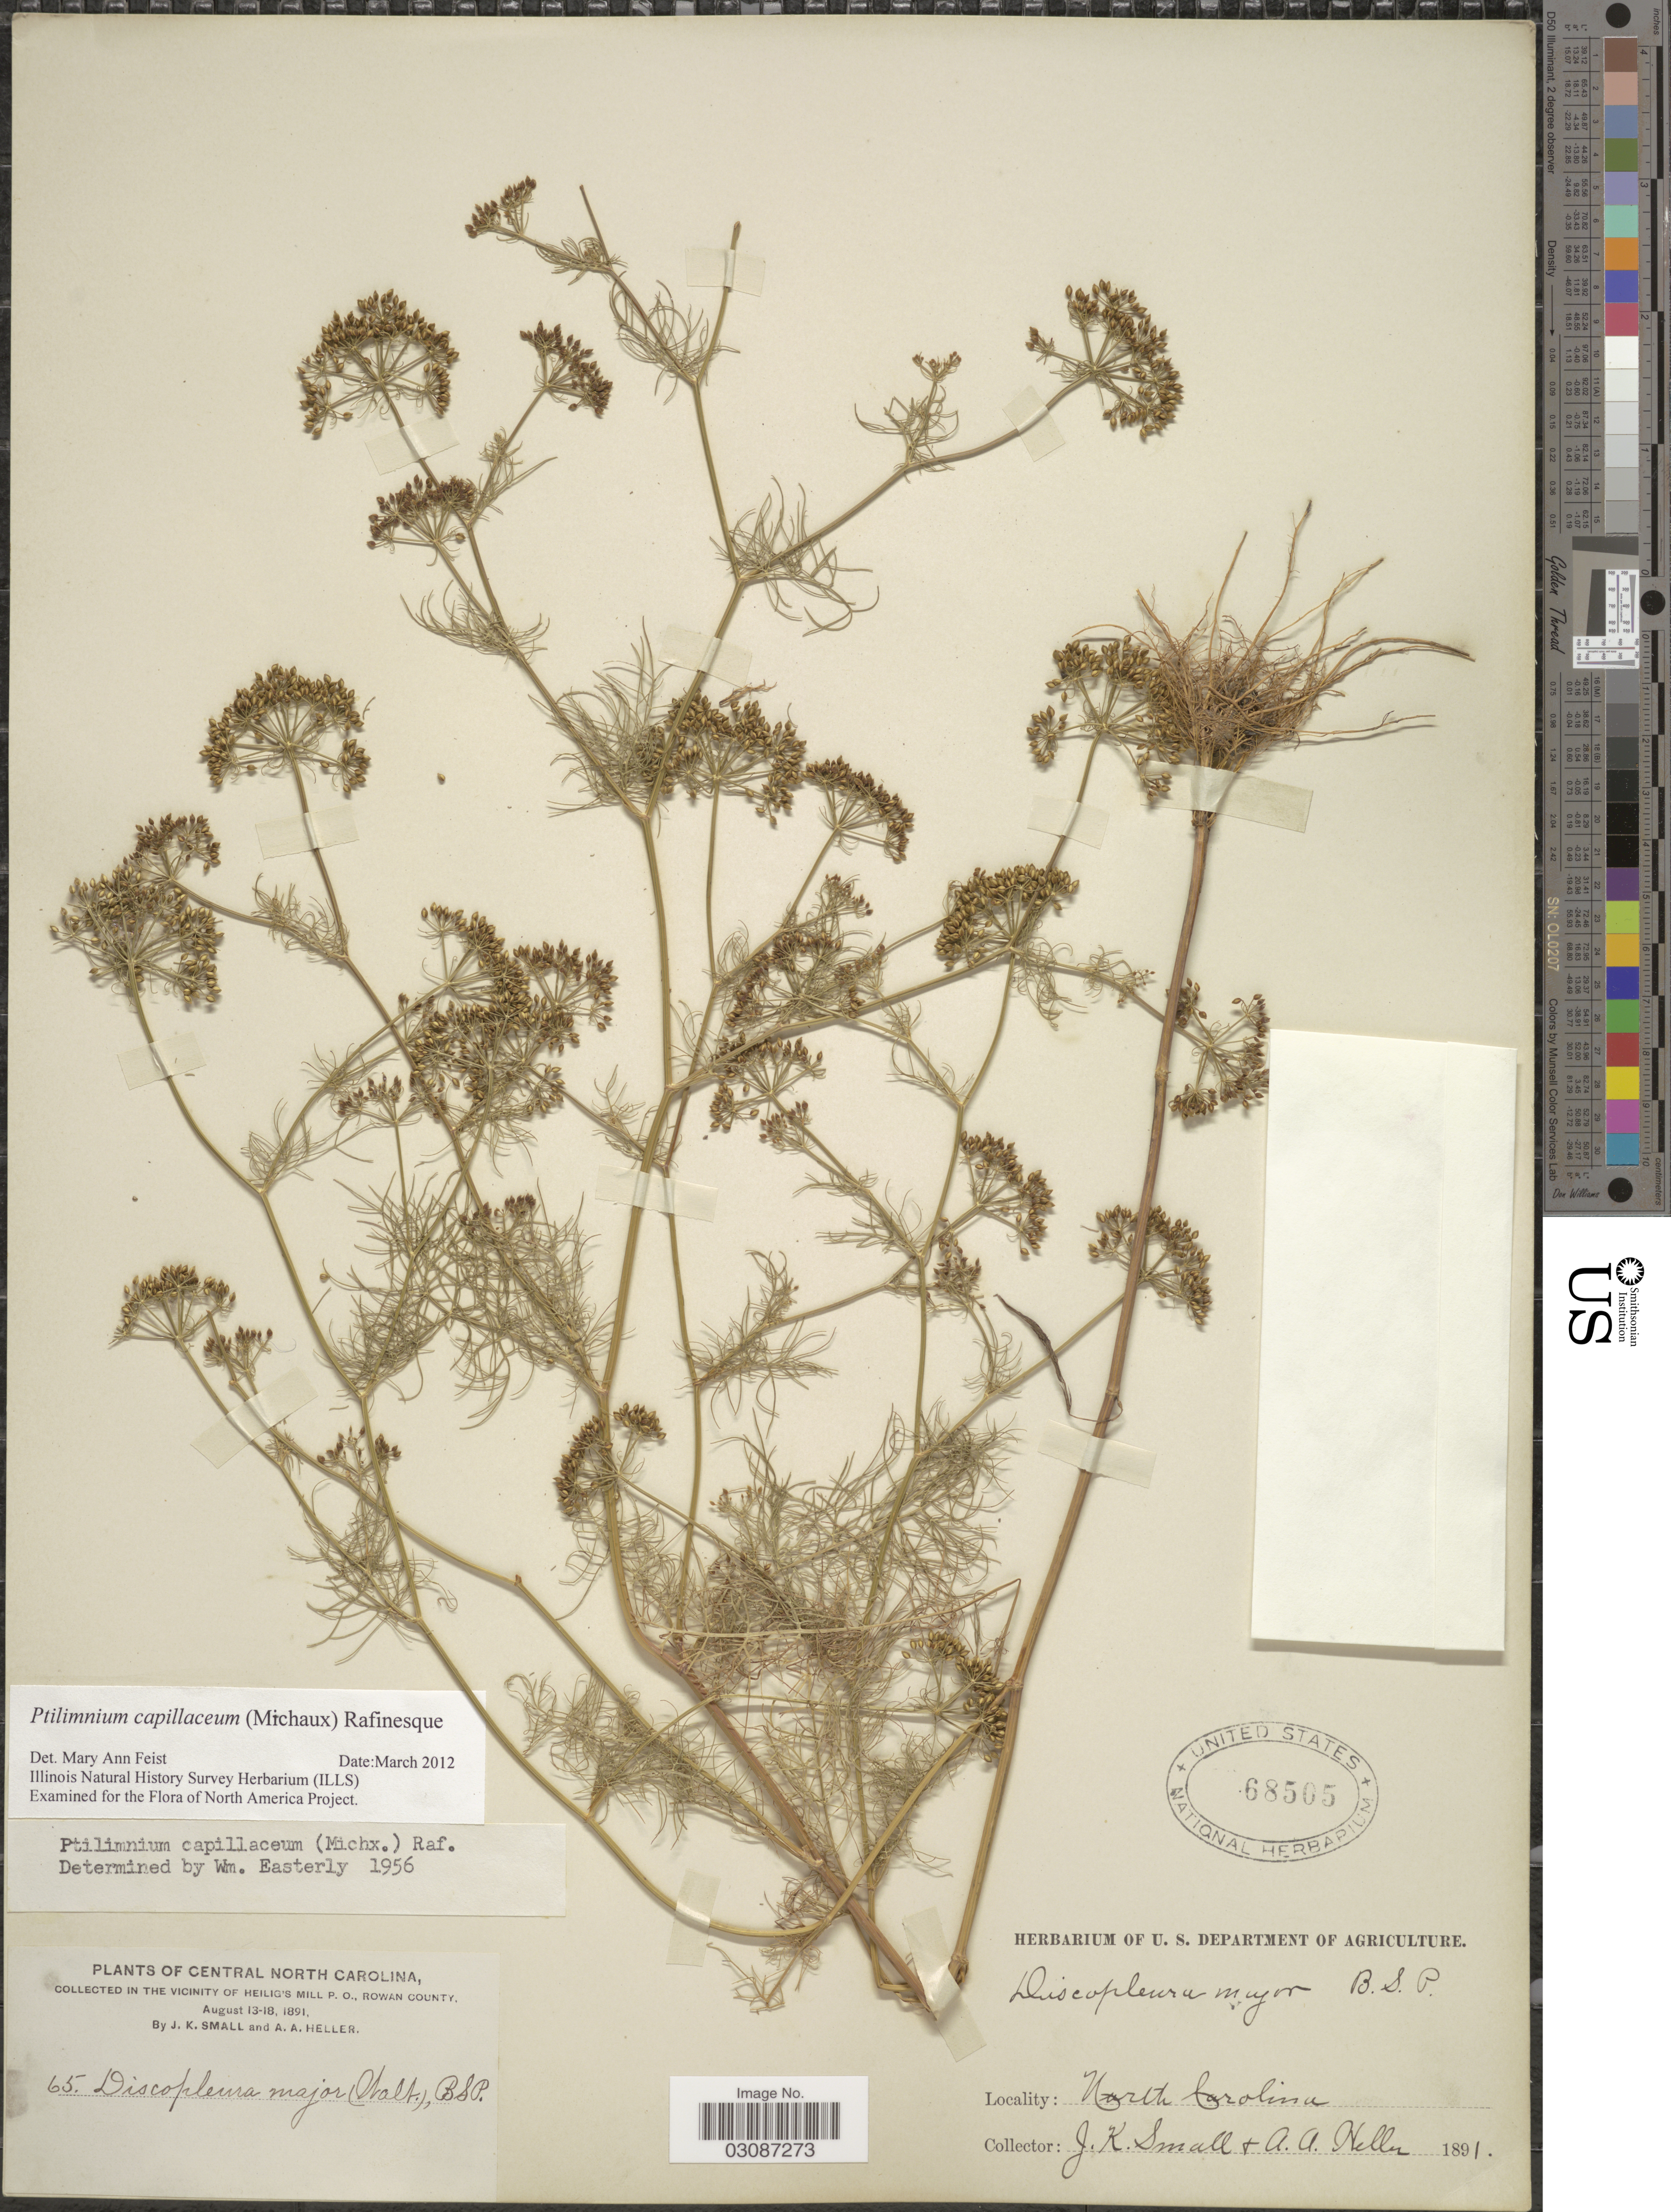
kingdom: Plantae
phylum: Tracheophyta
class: Magnoliopsida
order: Apiales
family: Apiaceae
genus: Ptilimnium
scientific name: Ptilimnium capillaceum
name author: (Michx.) Raf.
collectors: J. K. Small & A. A. Heller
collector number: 65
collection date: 1891-08-13/1891-08-18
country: United States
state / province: North Carolina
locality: Central North Carolina. In the vicinity of Heilig's Mill P.O., Rowan County.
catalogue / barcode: US 68505